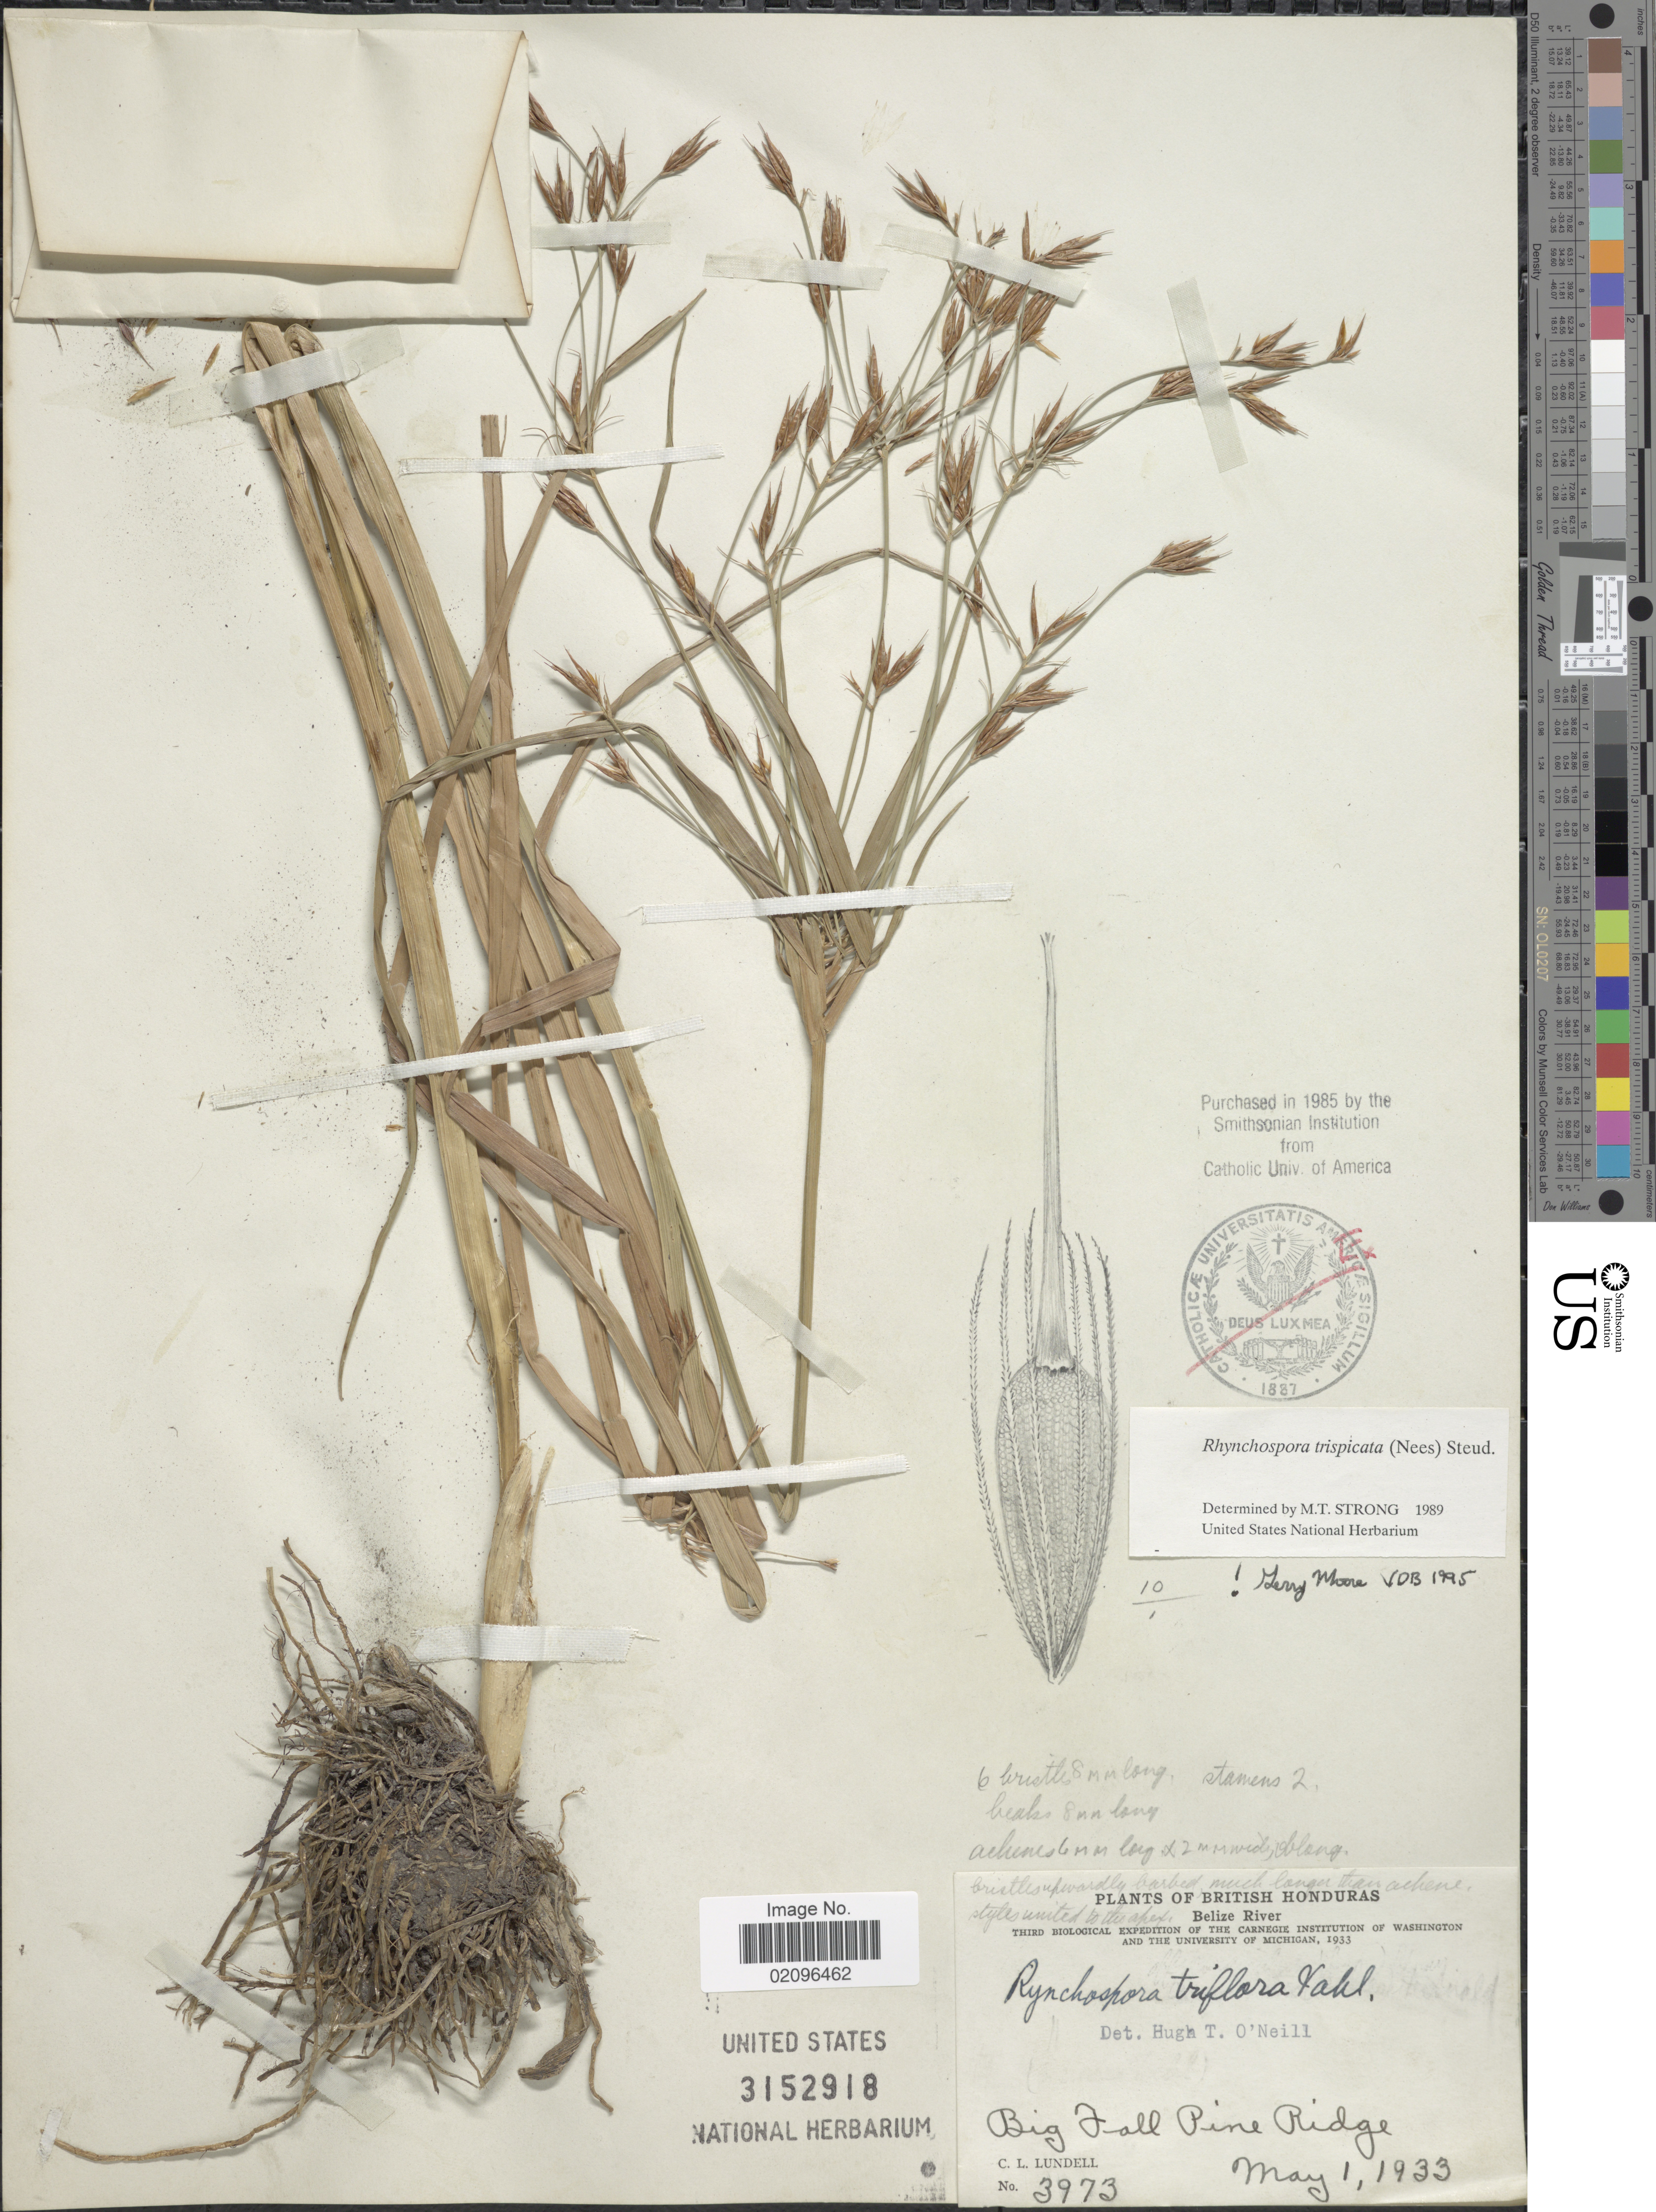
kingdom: Plantae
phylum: Tracheophyta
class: Liliopsida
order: Poales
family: Cyperaceae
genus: Rhynchospora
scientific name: Rhynchospora trispicata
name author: (Nees) Schrad. ex Steud.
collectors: C. L. Lundell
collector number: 3973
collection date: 1933-05-01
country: Belize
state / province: Belize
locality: Belize River, Birtish Honduras. Big Fall Pine Ridge.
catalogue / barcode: US 3152918